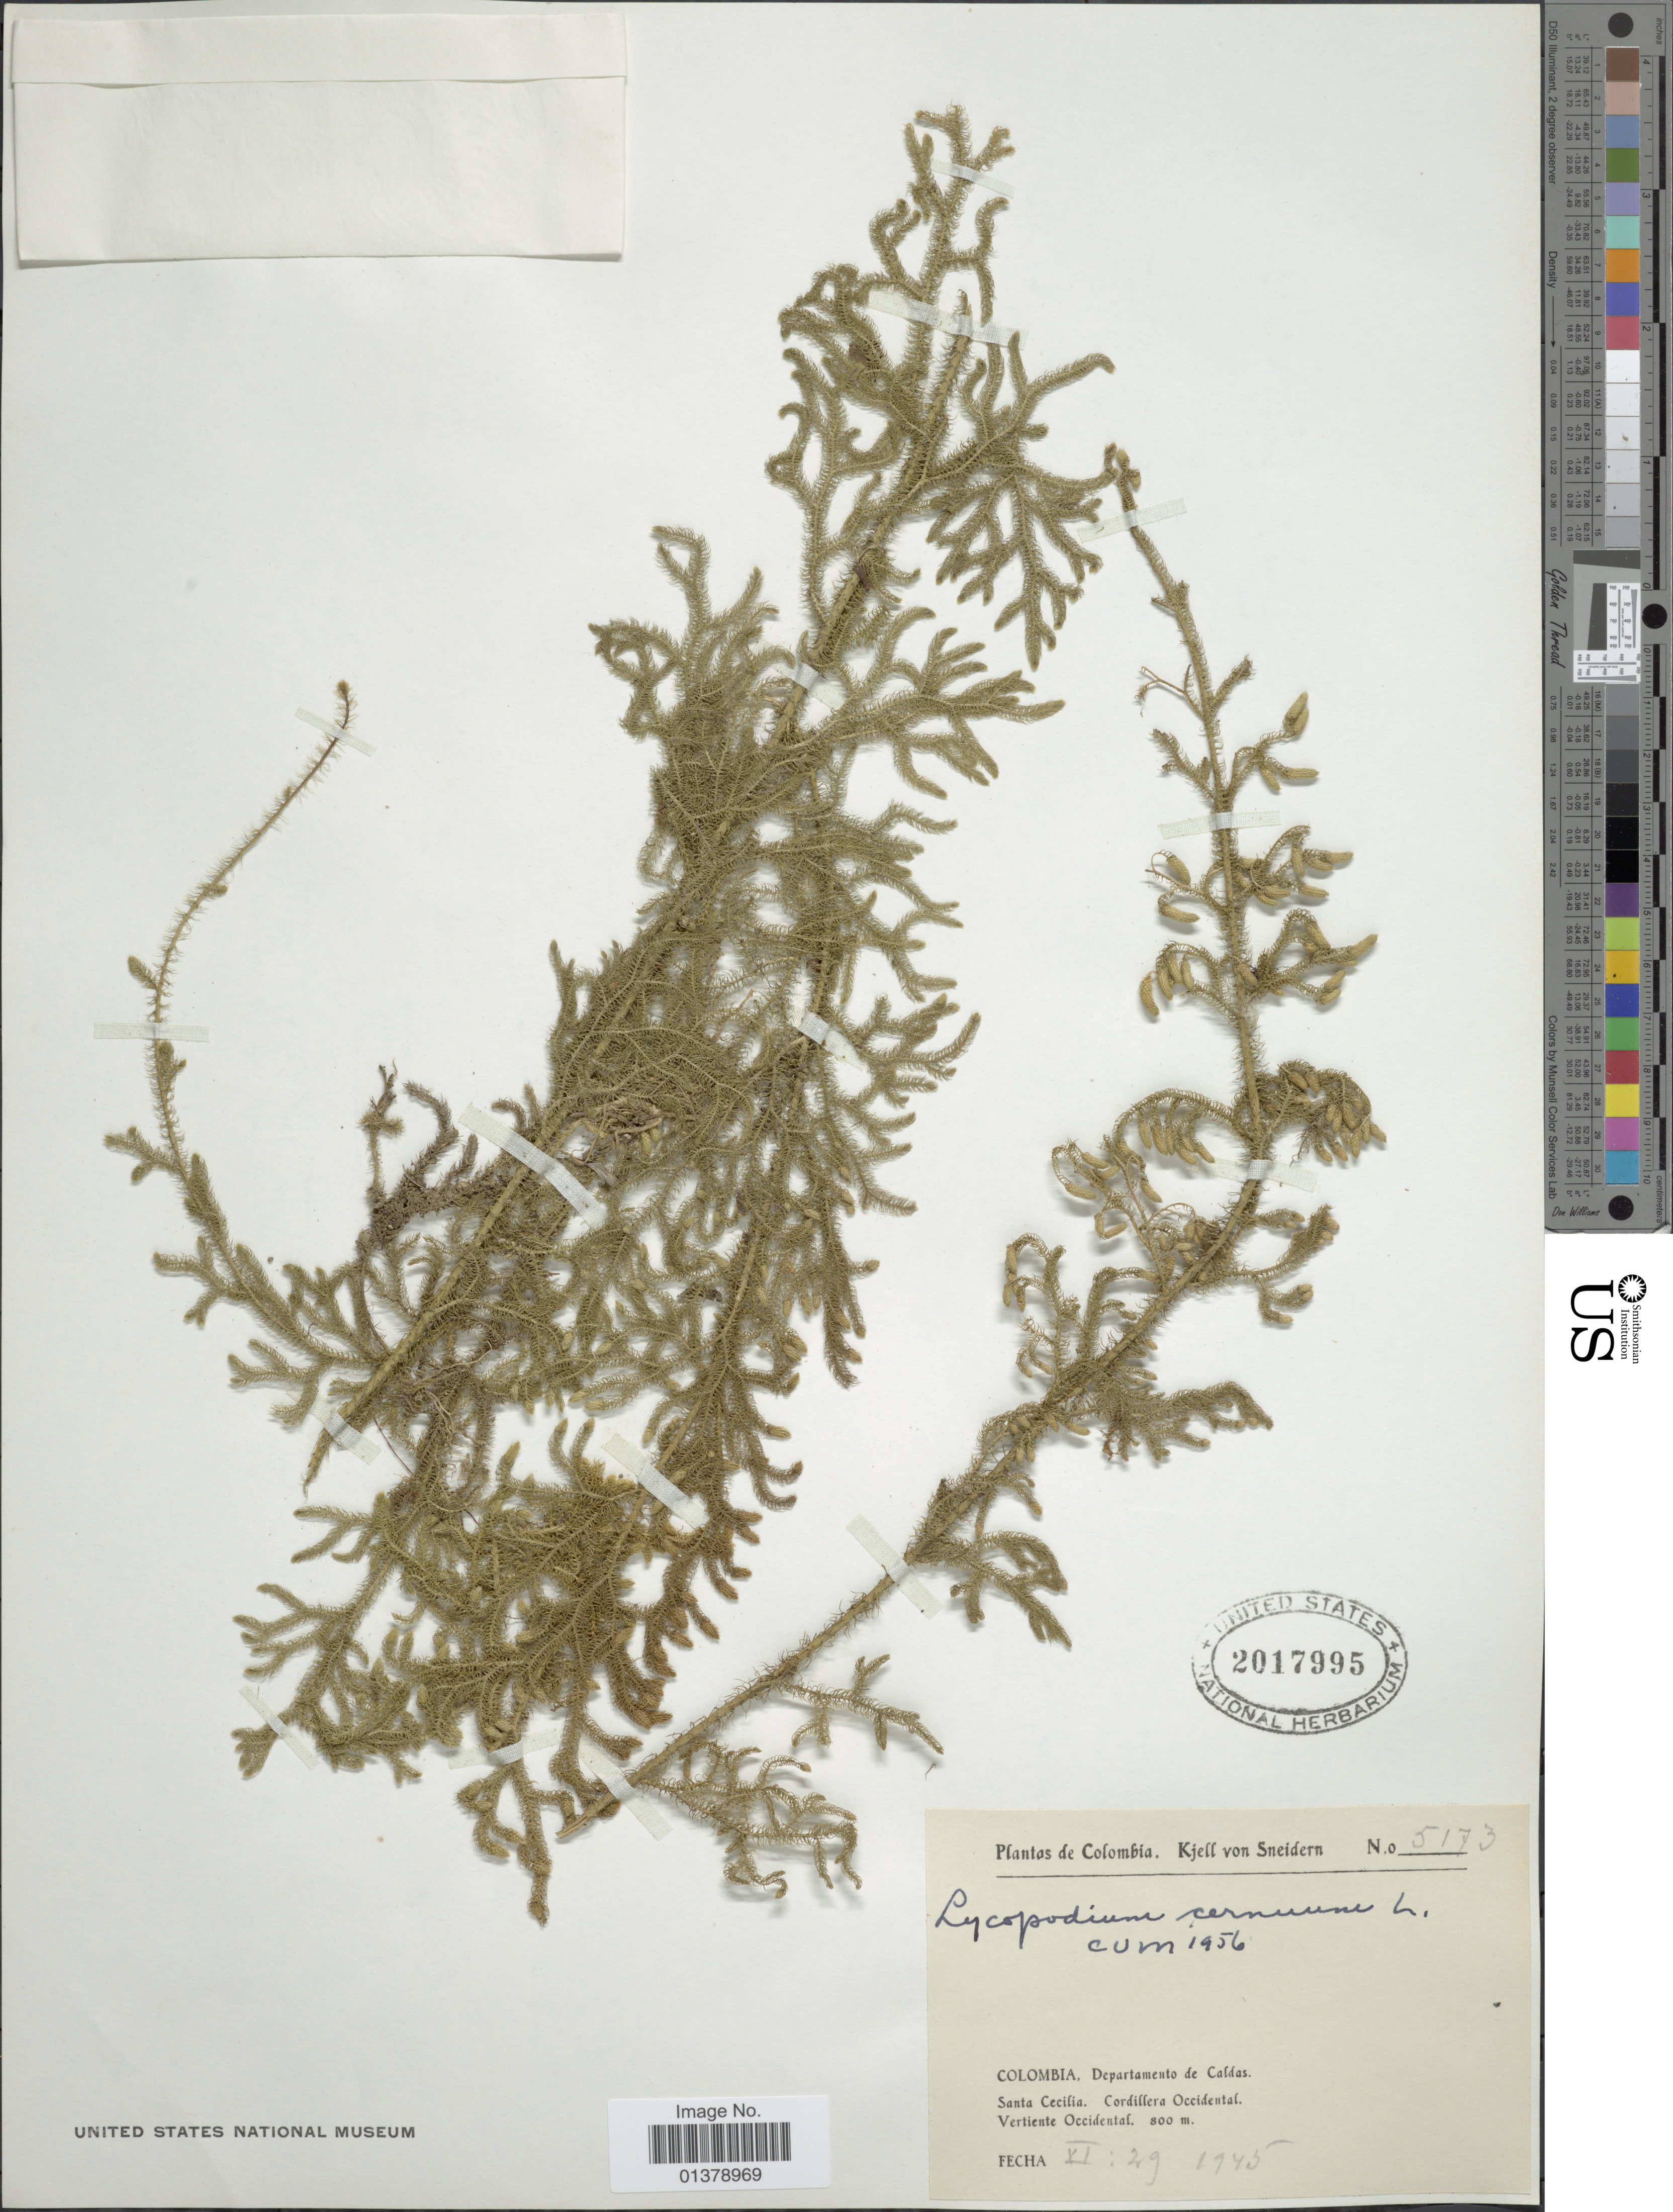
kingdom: Plantae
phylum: Tracheophyta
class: Lycopodiopsida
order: Lycopodiales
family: Lycopodiaceae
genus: Palhinhaea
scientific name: Palhinhaea cernua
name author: (L.) Vasc. & Franco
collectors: K. von Sneidern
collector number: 5173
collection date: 1945-09-29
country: Colombia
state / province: Caldas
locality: Santa Cecilia: Cordillera Occidental, Verliente occidental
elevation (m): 800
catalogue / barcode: US 2017995